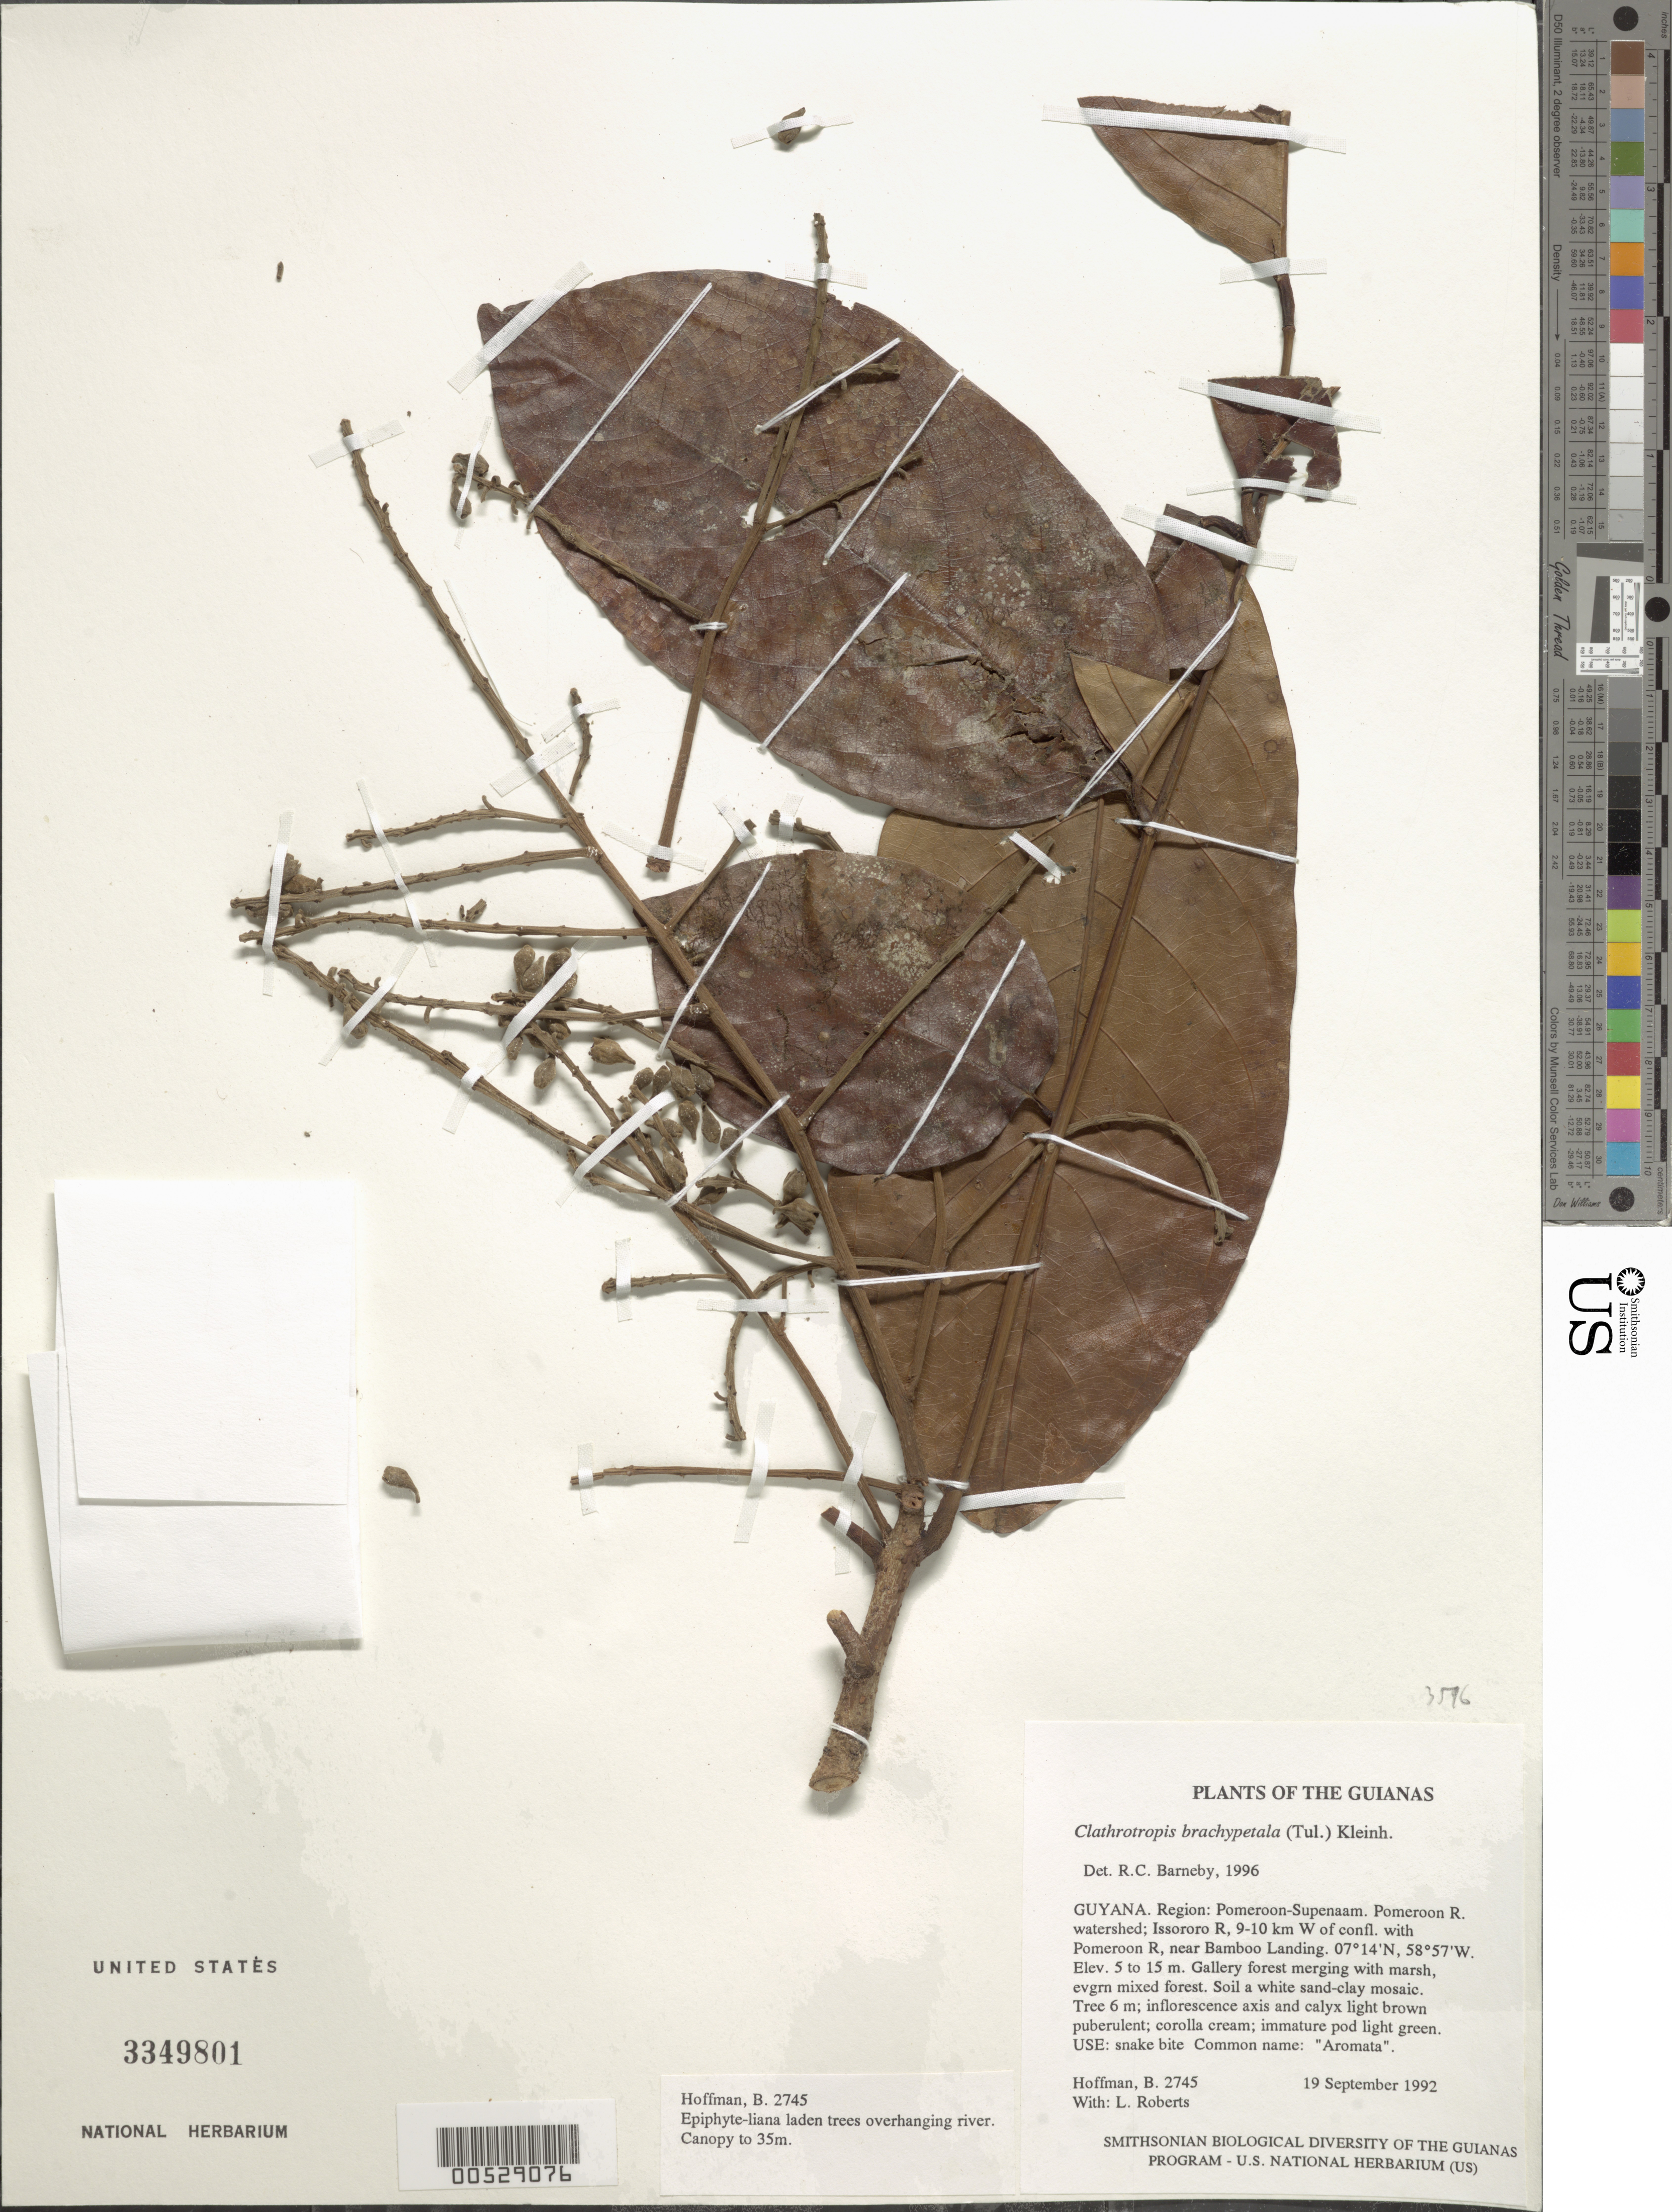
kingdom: Plantae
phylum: Tracheophyta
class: Magnoliopsida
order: Fabales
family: Fabaceae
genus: Clathrotropis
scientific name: Clathrotropis brachypetala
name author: (Tul.) Kleinh.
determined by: Barneby, Rupert C., (NY)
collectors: B. Hoffman & L. Roberts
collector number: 2745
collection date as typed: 19 September 1992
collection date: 1992-09-19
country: Guyana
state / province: Pomeroon-Supenaam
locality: Pomeroon River watershed; Issororo River, 9-10 km W of confluence with Pomeroon River, near Bamboo Landing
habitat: Gallery forest merging with marsh, evgrn mixed forest. Soil a white sand-clay mosaic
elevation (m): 5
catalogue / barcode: US 3349801